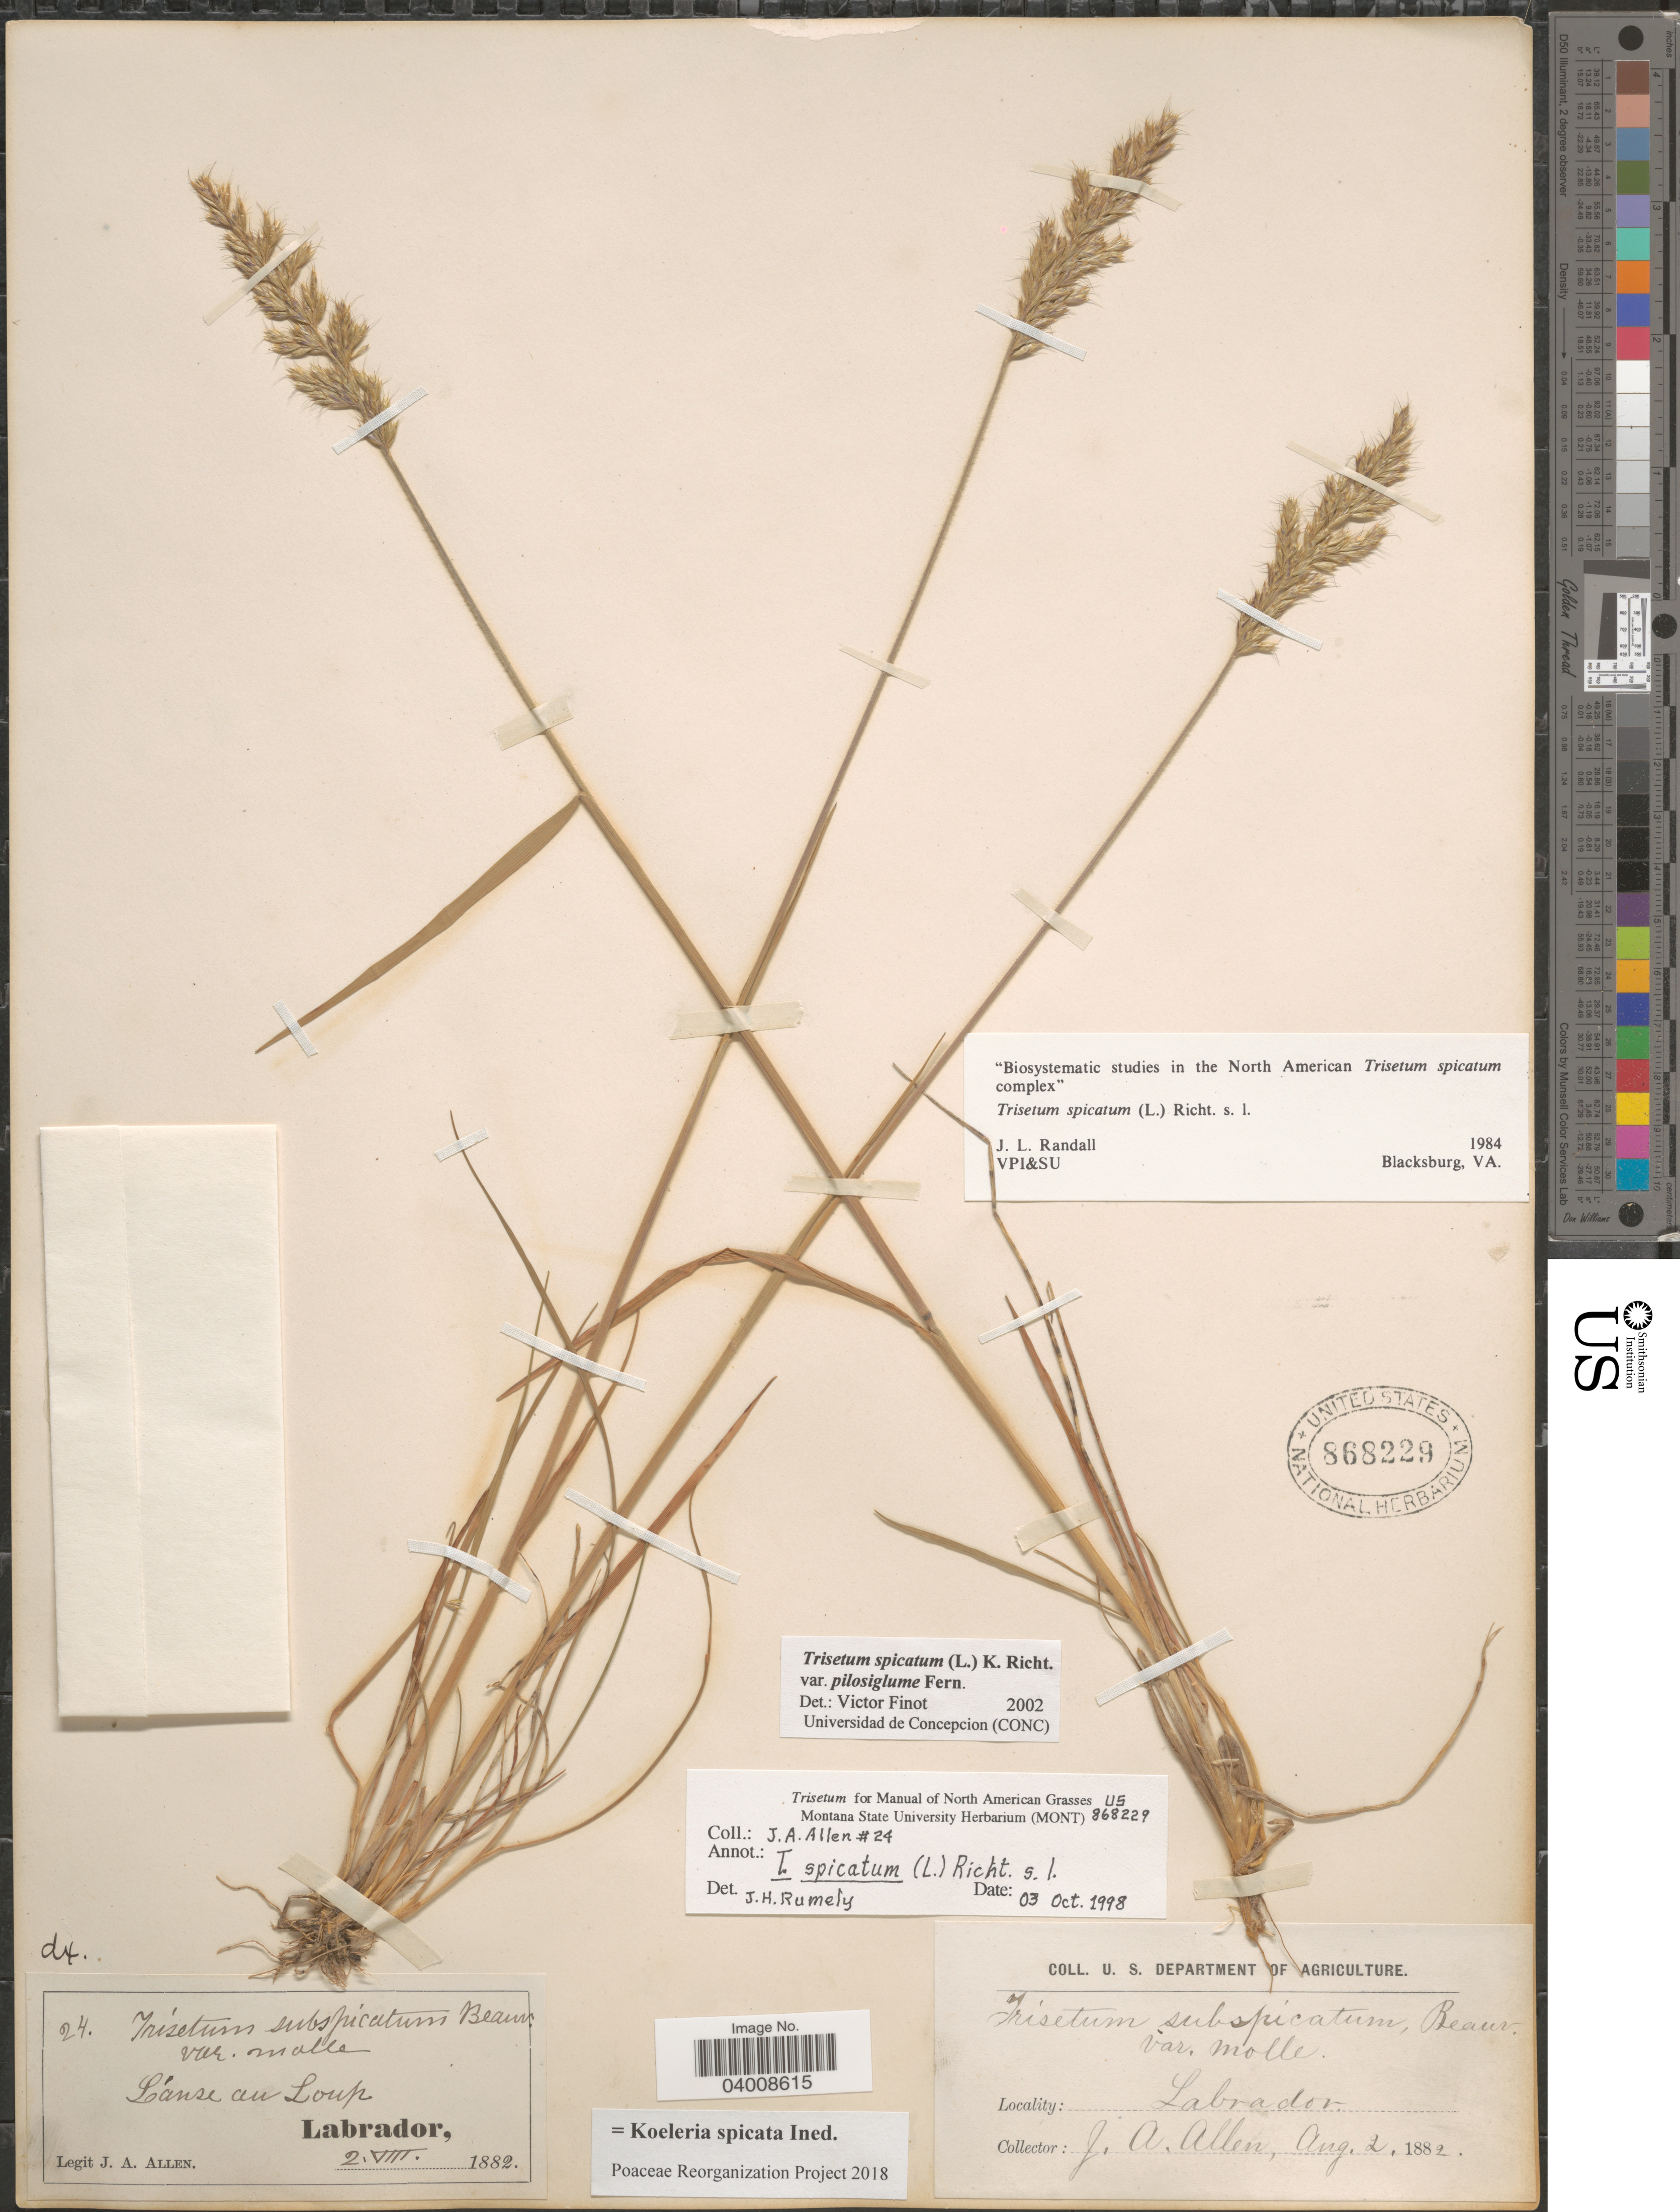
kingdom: Plantae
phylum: Tracheophyta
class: Liliopsida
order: Poales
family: Poaceae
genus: Koeleria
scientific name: Koeleria spicata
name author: (L.) Barberá et al.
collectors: J. Allen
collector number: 24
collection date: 1882-08-02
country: Canada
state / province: Newfoundland and Labrador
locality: L'anse au Loup. Labrador.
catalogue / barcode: US 868229